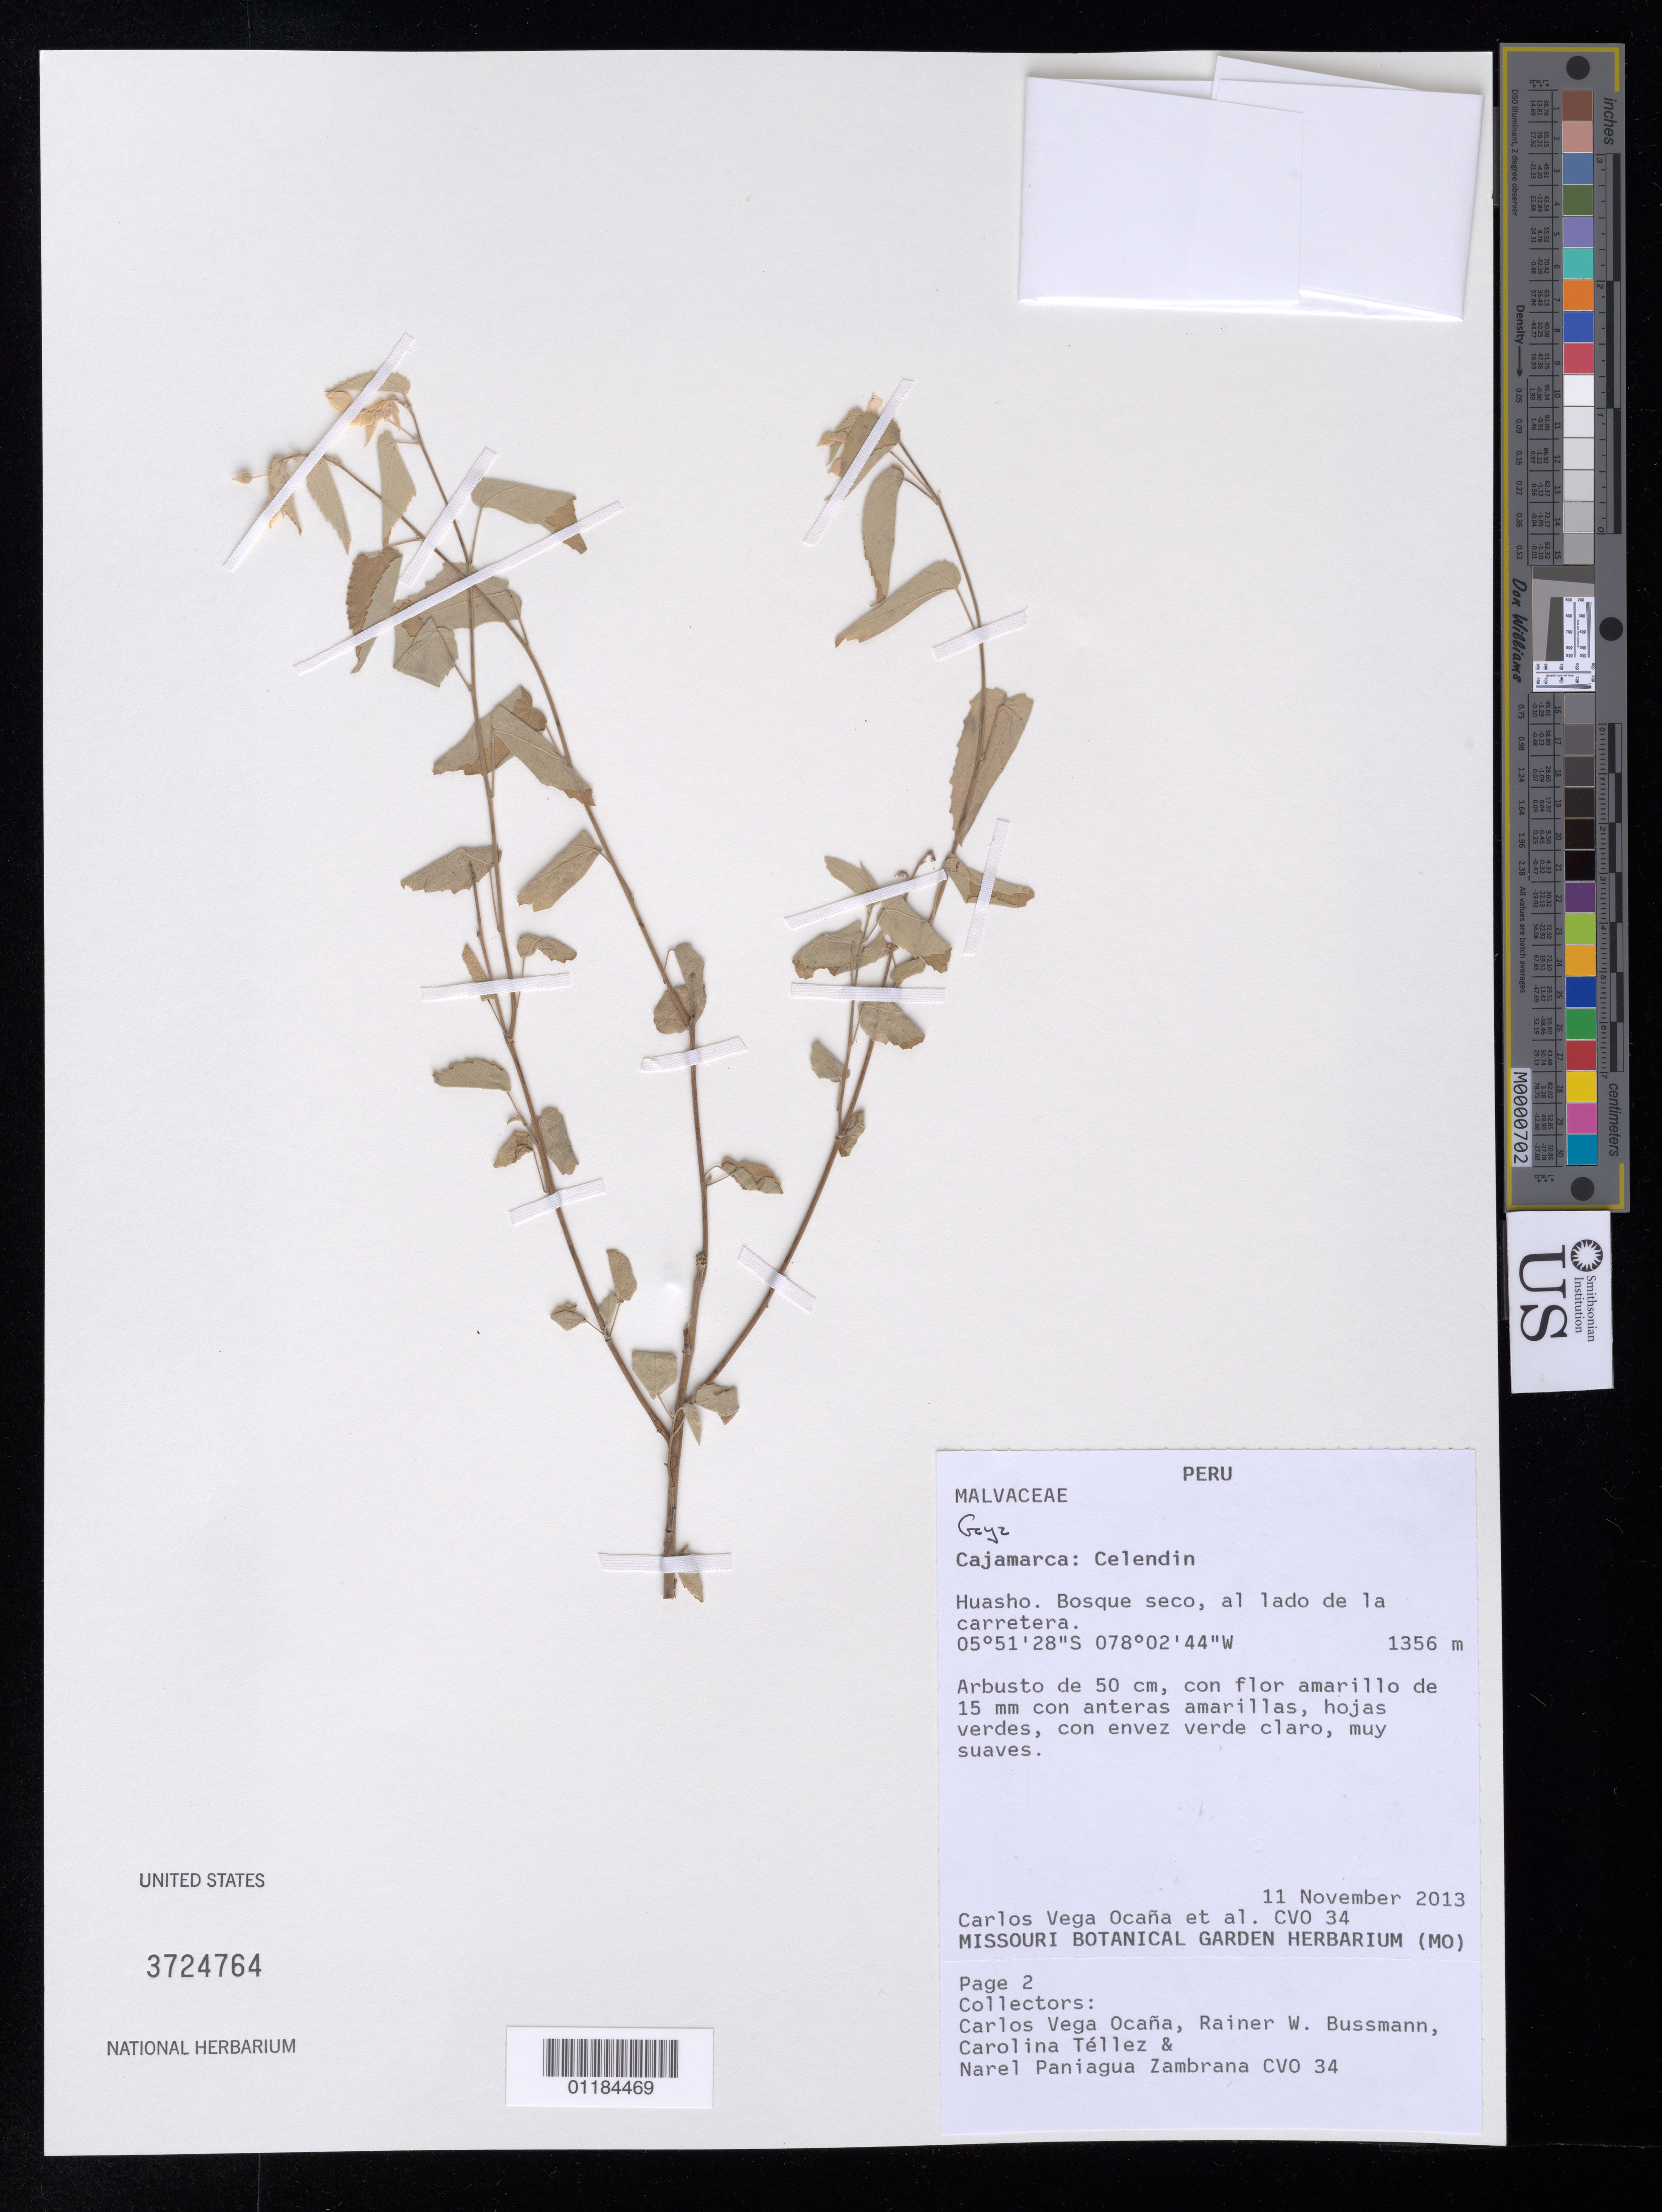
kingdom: Plantae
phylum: Tracheophyta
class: Magnoliopsida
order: Malvales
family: Malvaceae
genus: Gaya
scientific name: Gaya sp.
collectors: C. Ocaña, R. W. Bussmann, C. Téllez & N. Zambrana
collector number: CVO 34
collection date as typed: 11 November 2013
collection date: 2013-11-11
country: Peru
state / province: Cajamarca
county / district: Celendín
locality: Huasho. Al lado de la carretera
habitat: bosque seco, al lado de la carretera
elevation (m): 1356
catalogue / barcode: US 3724764